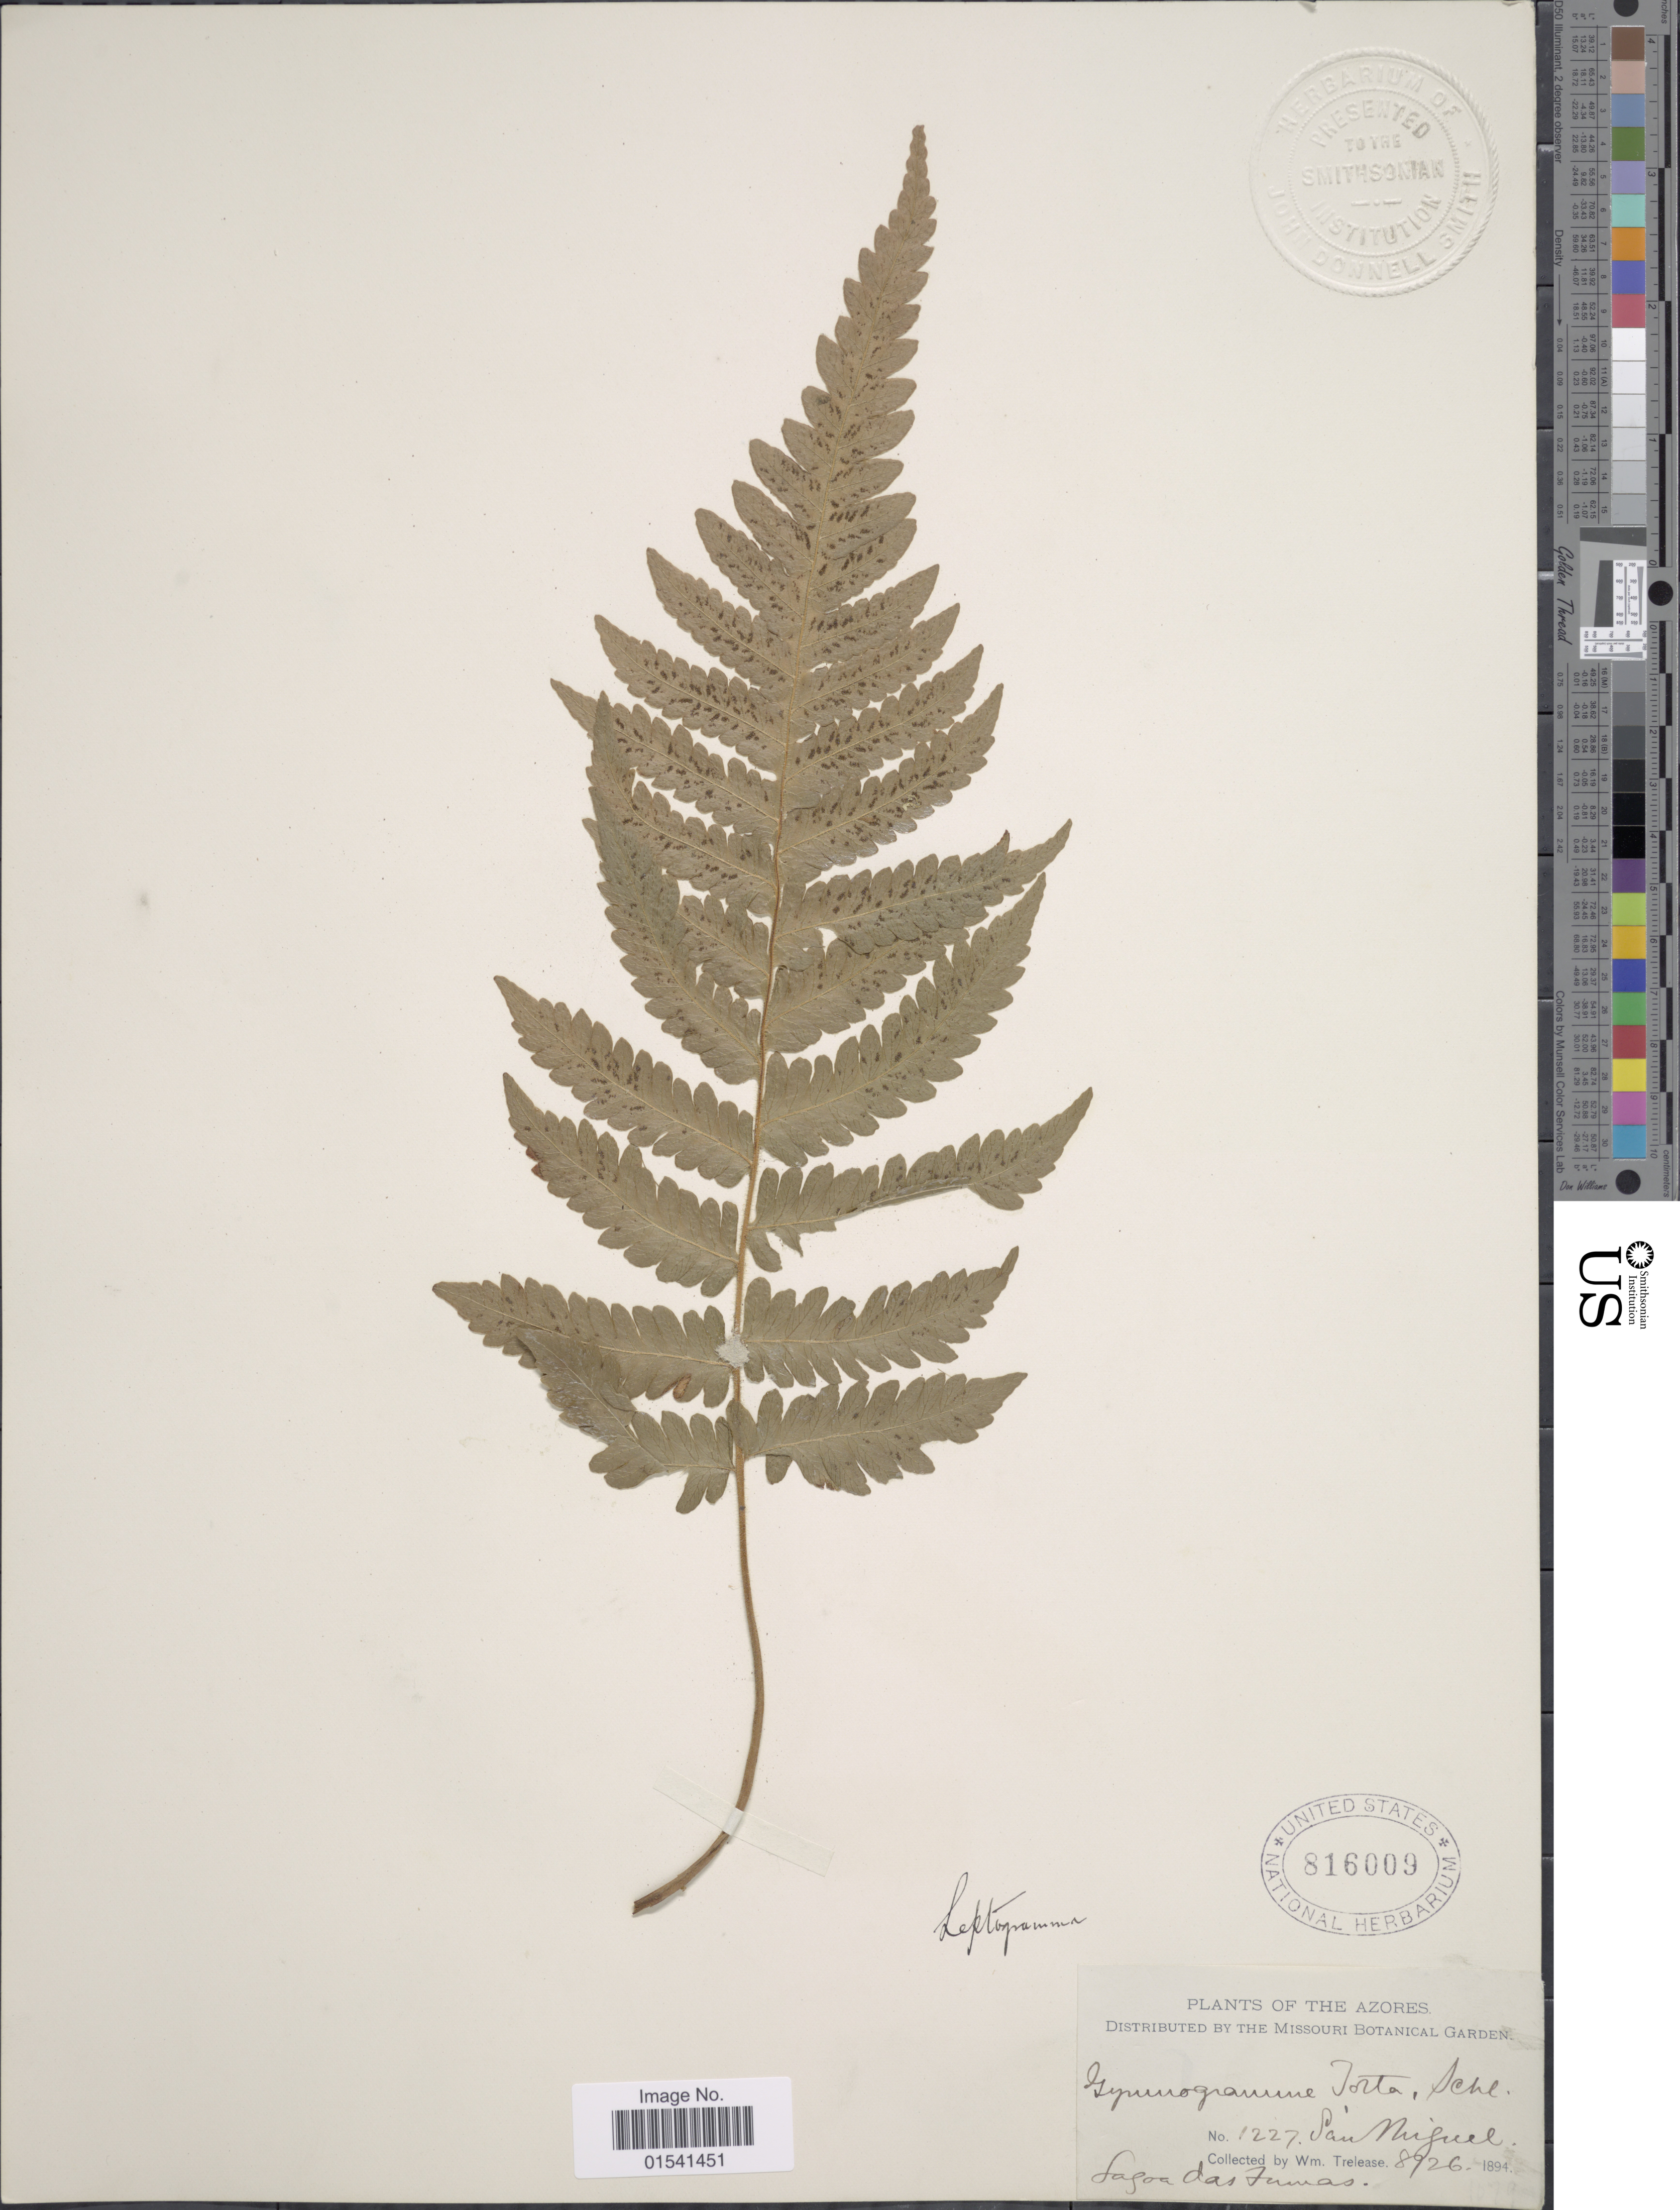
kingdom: Plantae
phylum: Tracheophyta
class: Polypodiopsida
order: Polypodiales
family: Thelypteridaceae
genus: Stegnogramma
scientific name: Stegnogramma pozoi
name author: (Lag.) K. Iwats.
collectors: W. Trelease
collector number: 1227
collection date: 1894-08-26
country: Portugal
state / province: Azores (Aut. Reg.)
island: São Miguel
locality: San Miguel, Lagoa das fumas [interpreted]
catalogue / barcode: US 816009